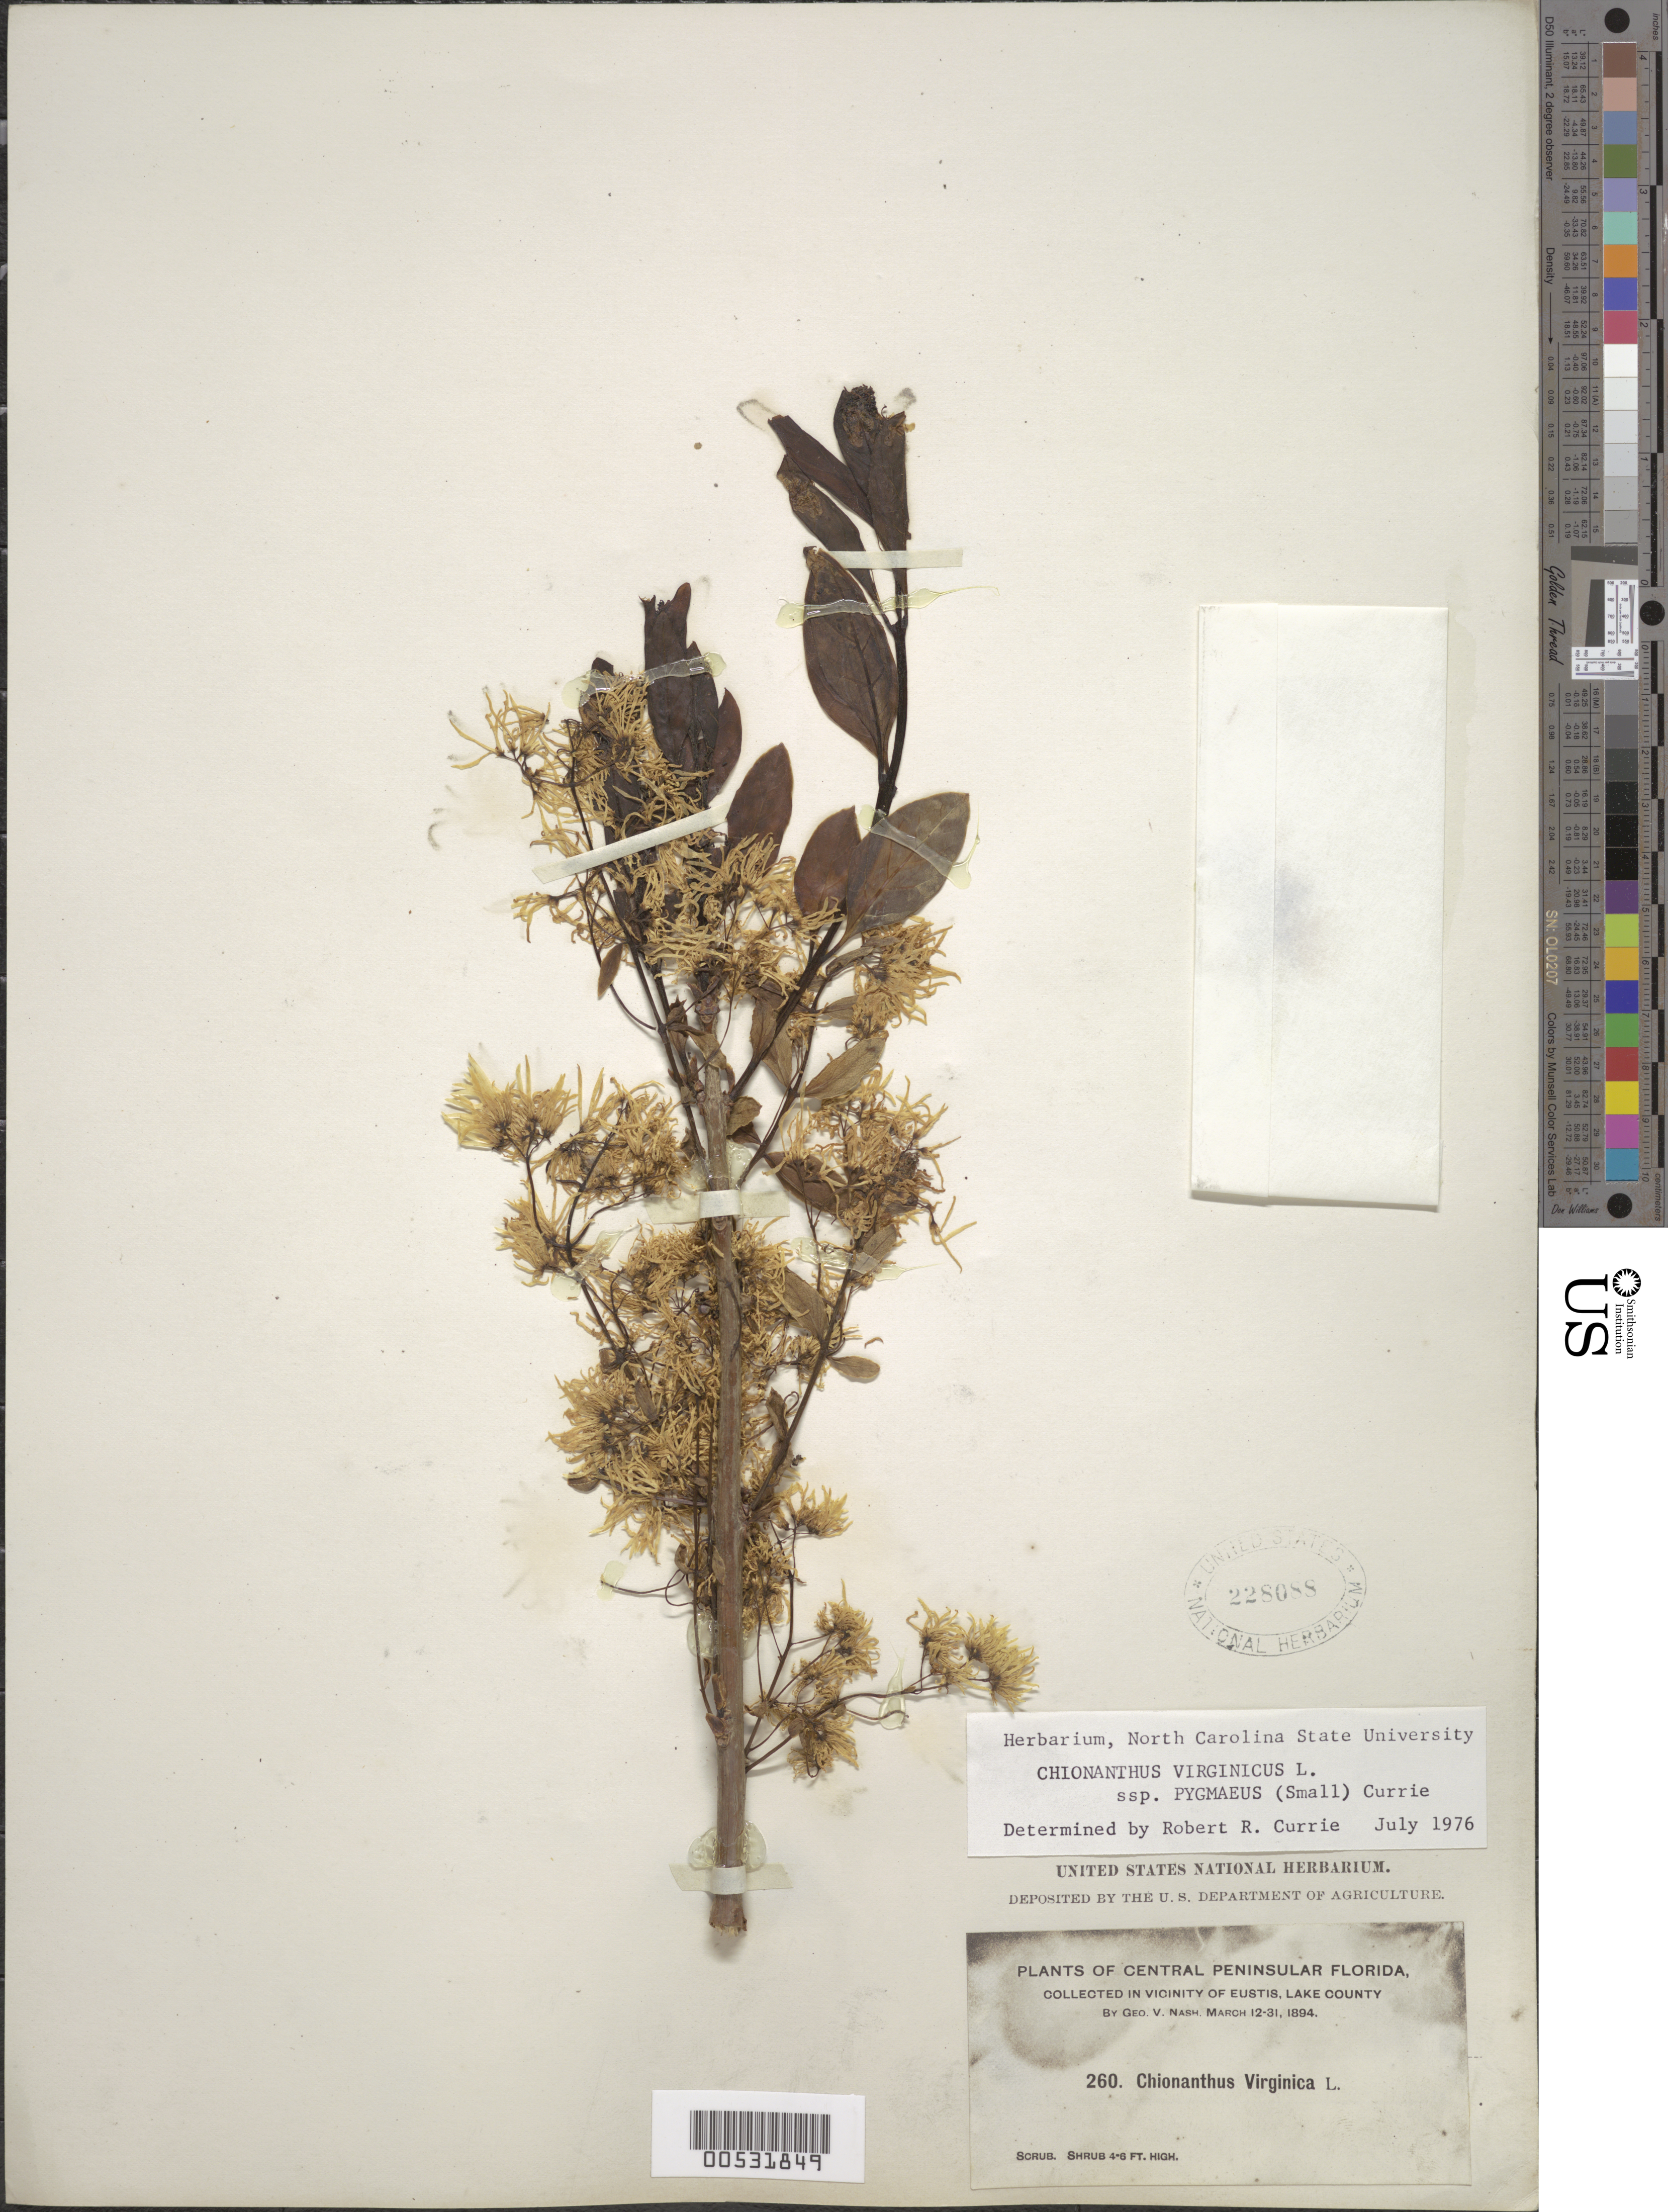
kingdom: Plantae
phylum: Tracheophyta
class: Magnoliopsida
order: Lamiales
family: Oleaceae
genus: Chionanthus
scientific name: Chionanthus pygmaeus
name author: (Small) Cürrie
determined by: Currie, R. R.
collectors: G. V. Nash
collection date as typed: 12 Mar 1894 to 31 Mar 1894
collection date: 1894-03-12/1894-03-31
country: United States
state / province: Florida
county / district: Lake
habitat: Scrub.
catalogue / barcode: US 228088